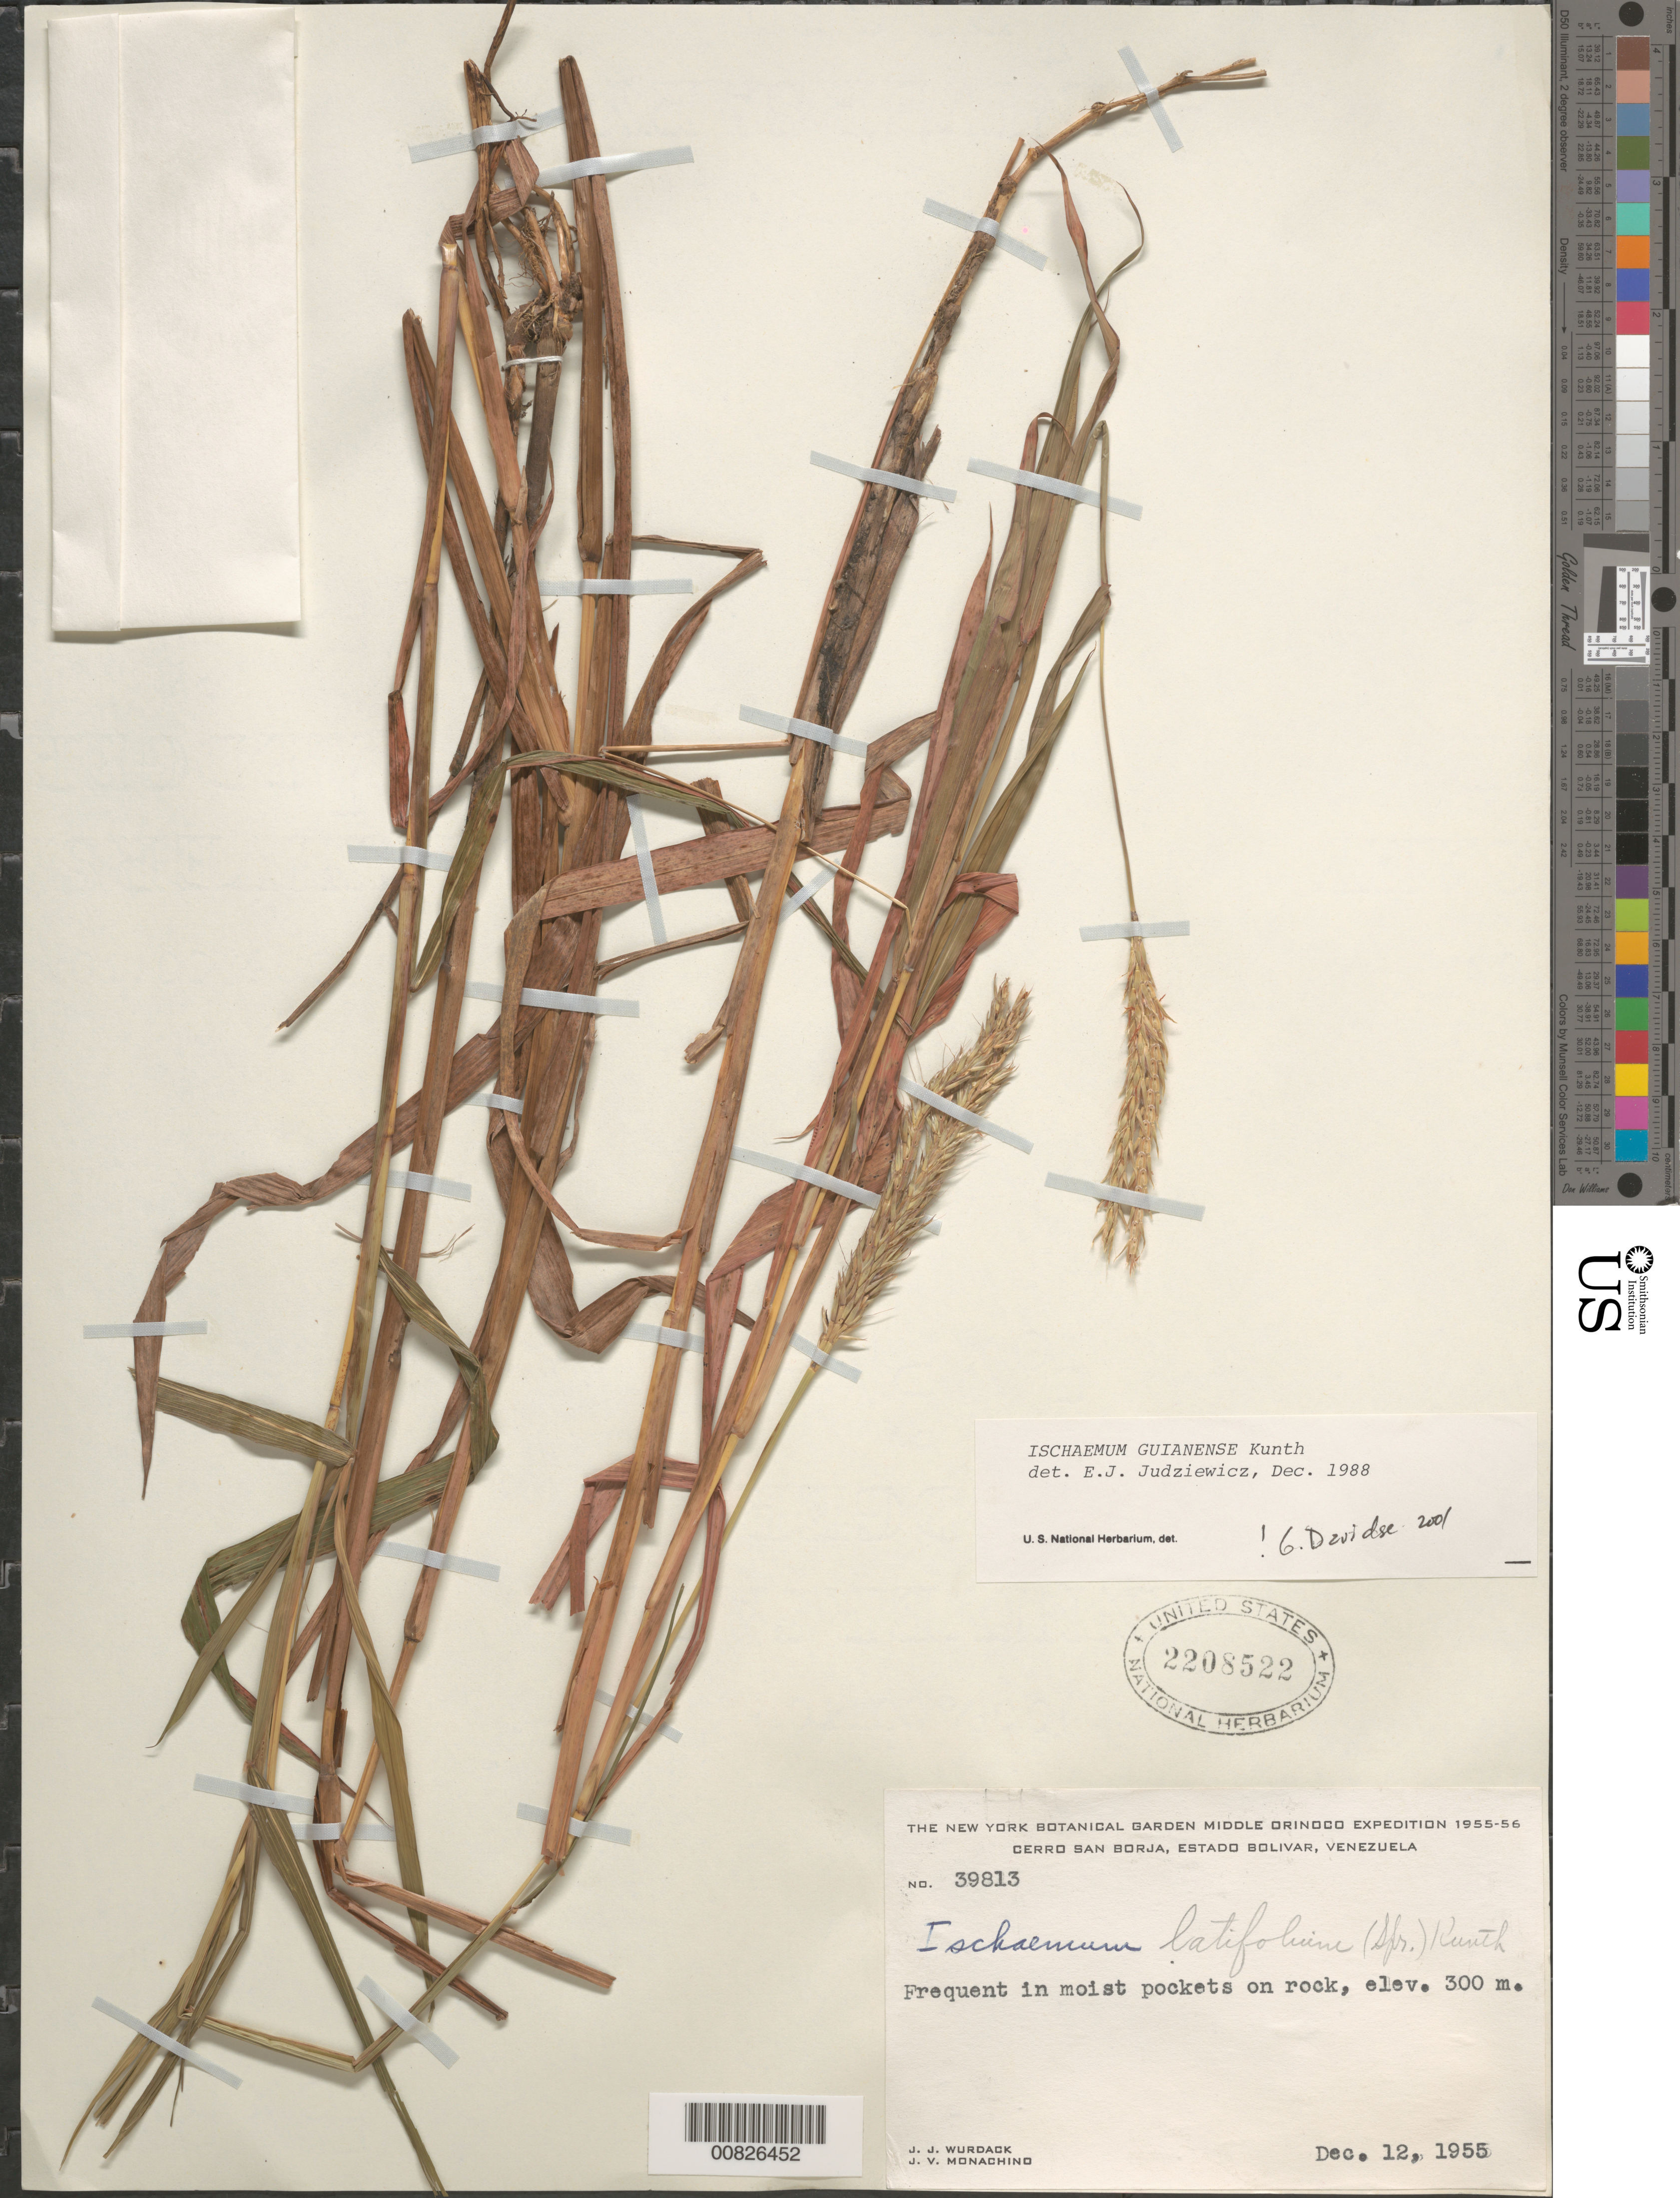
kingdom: Plantae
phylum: Tracheophyta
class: Liliopsida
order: Poales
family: Poaceae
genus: Ischaemum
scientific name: Ischaemum guianense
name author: Kunth ex Hack.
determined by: Davidse, Gerrit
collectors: J. J. Wurdack & J. V. Monachino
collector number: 39813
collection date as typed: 12-Dec-55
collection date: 1955-12-12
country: Venezuela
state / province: Bolívar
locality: Cerro San Borja, Río Orinoco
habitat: Moist pockets on rock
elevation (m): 300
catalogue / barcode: US 2208522